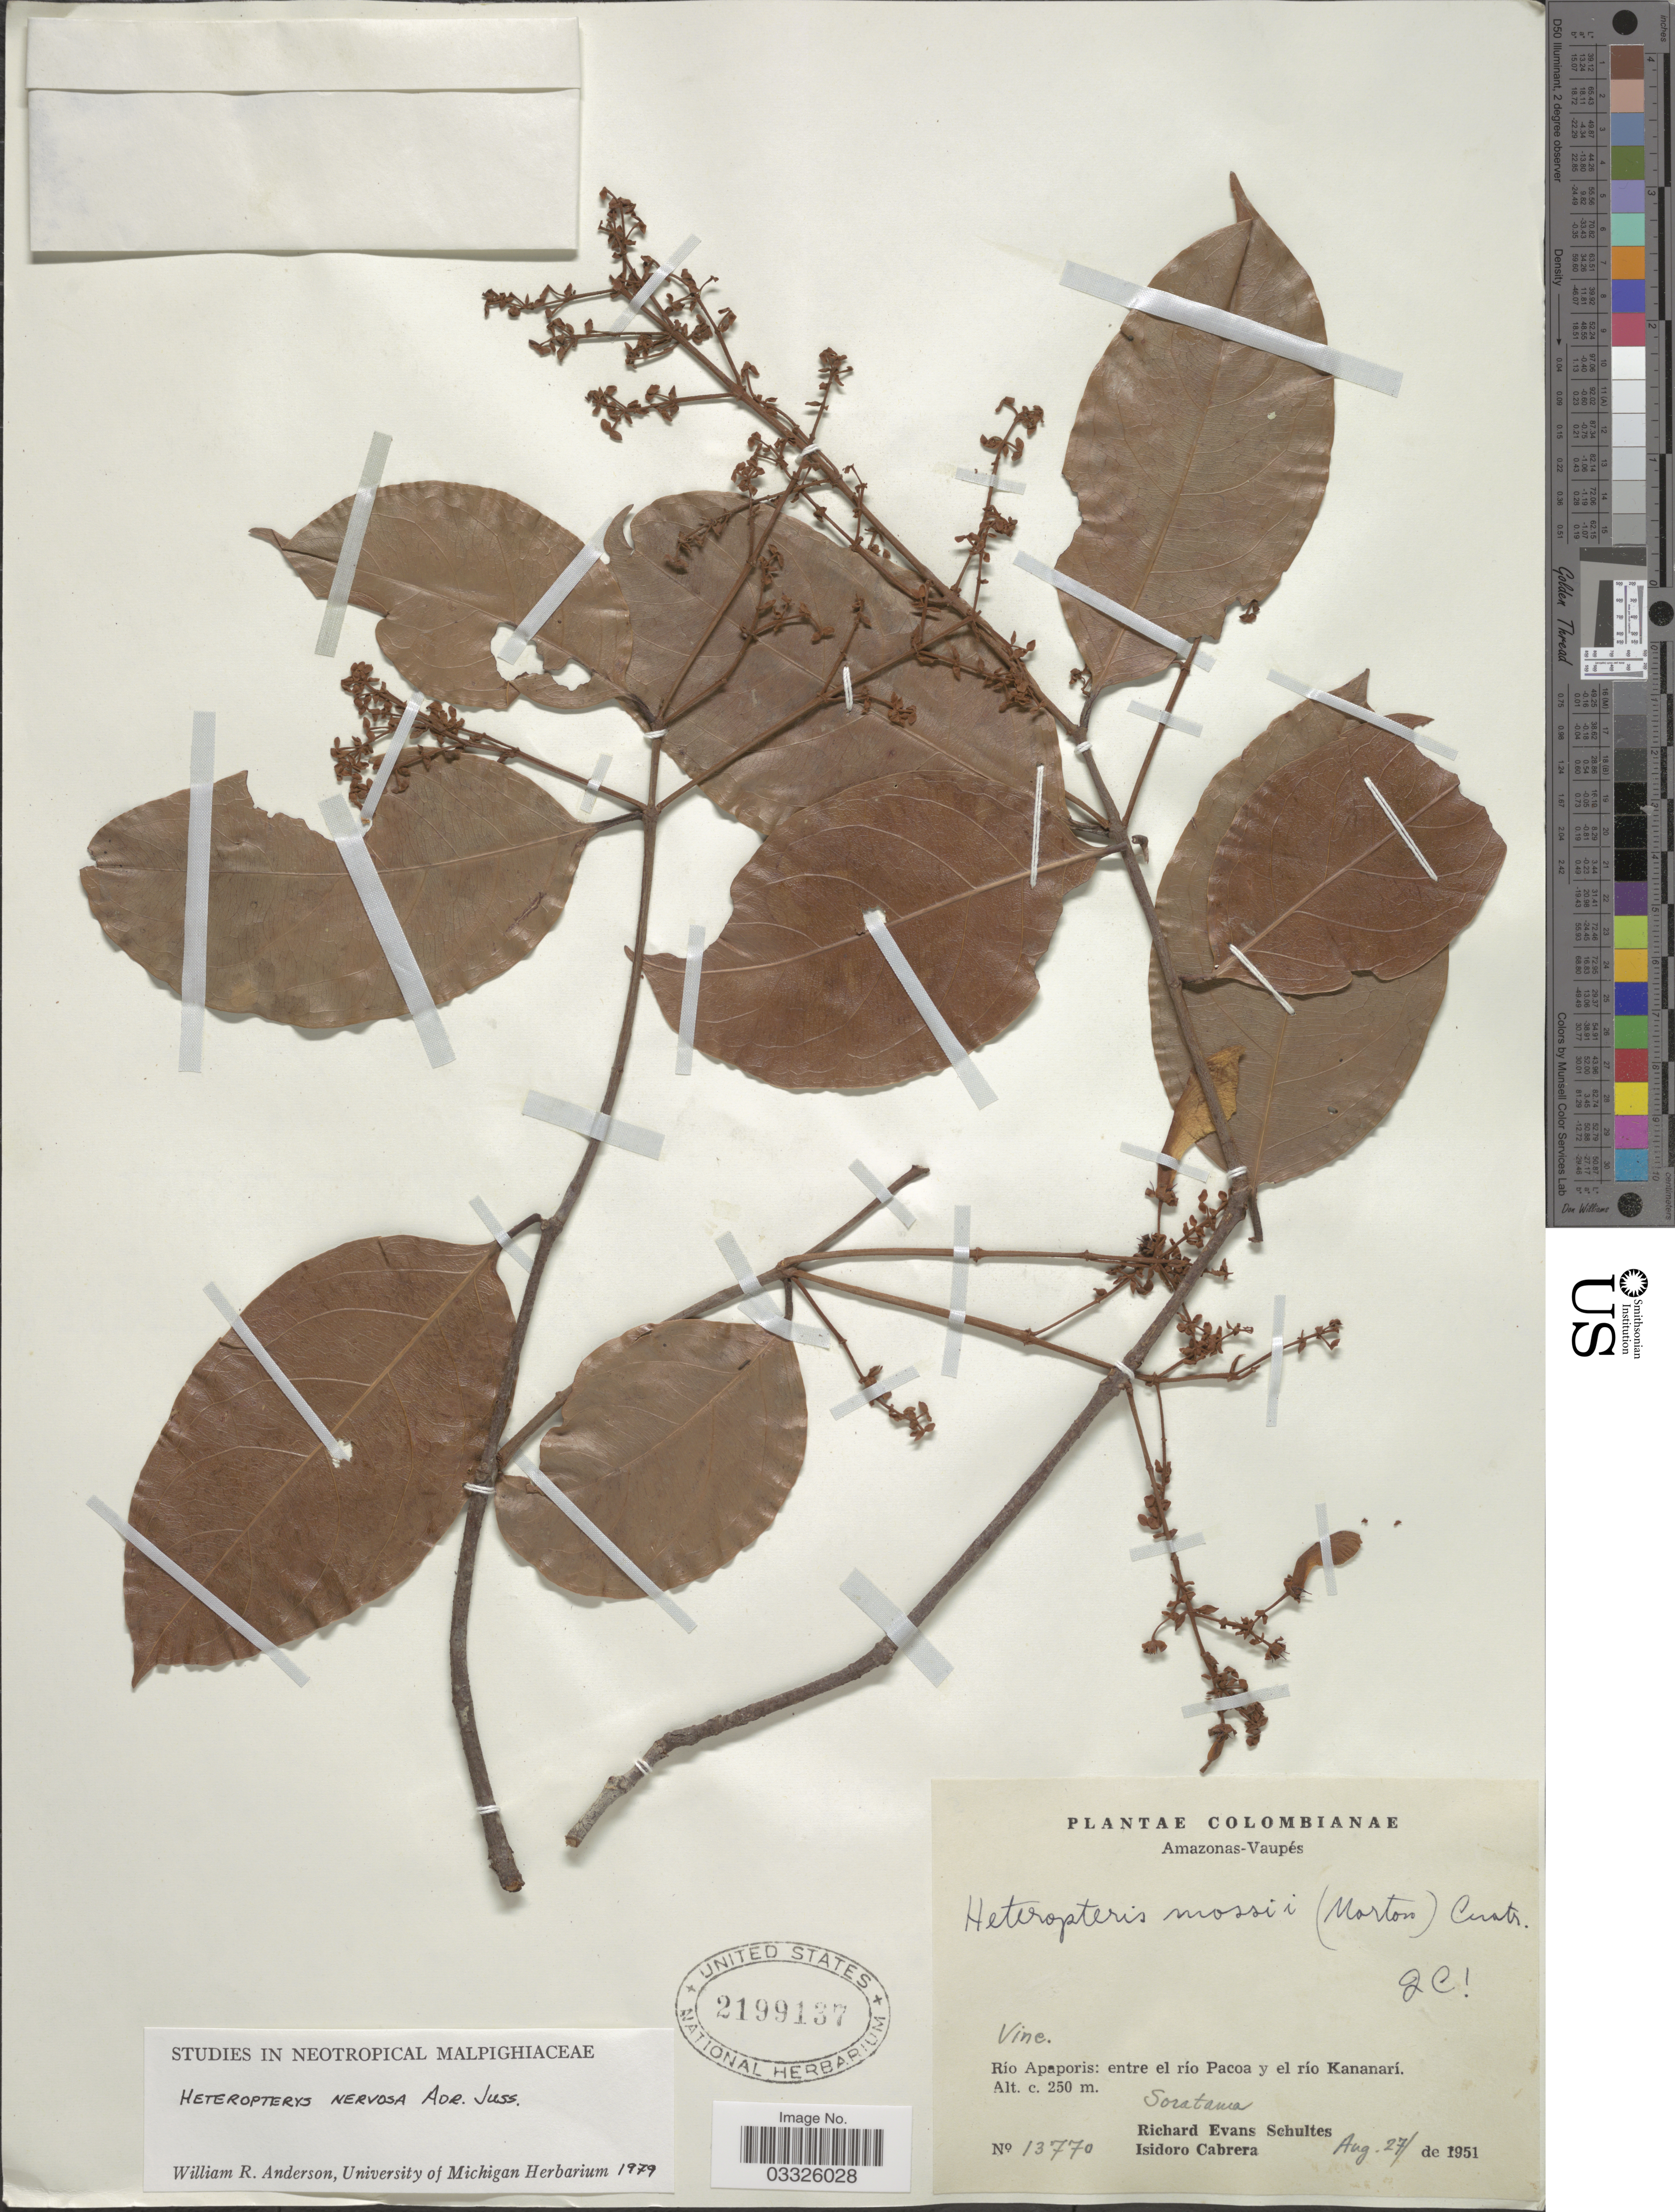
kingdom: Plantae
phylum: Tracheophyta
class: Magnoliopsida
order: Malpighiales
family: Malpighiaceae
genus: Heteropterys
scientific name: Heteropterys nervosa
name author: A. Juss.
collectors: R. E. Schultes & I. Cabrera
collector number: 13770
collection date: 1951-08-27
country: Colombia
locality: Amazonas-Vaupés. Río Apaporis: entre el río Pacoa y el río Kananarí. Soratama.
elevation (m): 250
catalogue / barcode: US 2199137